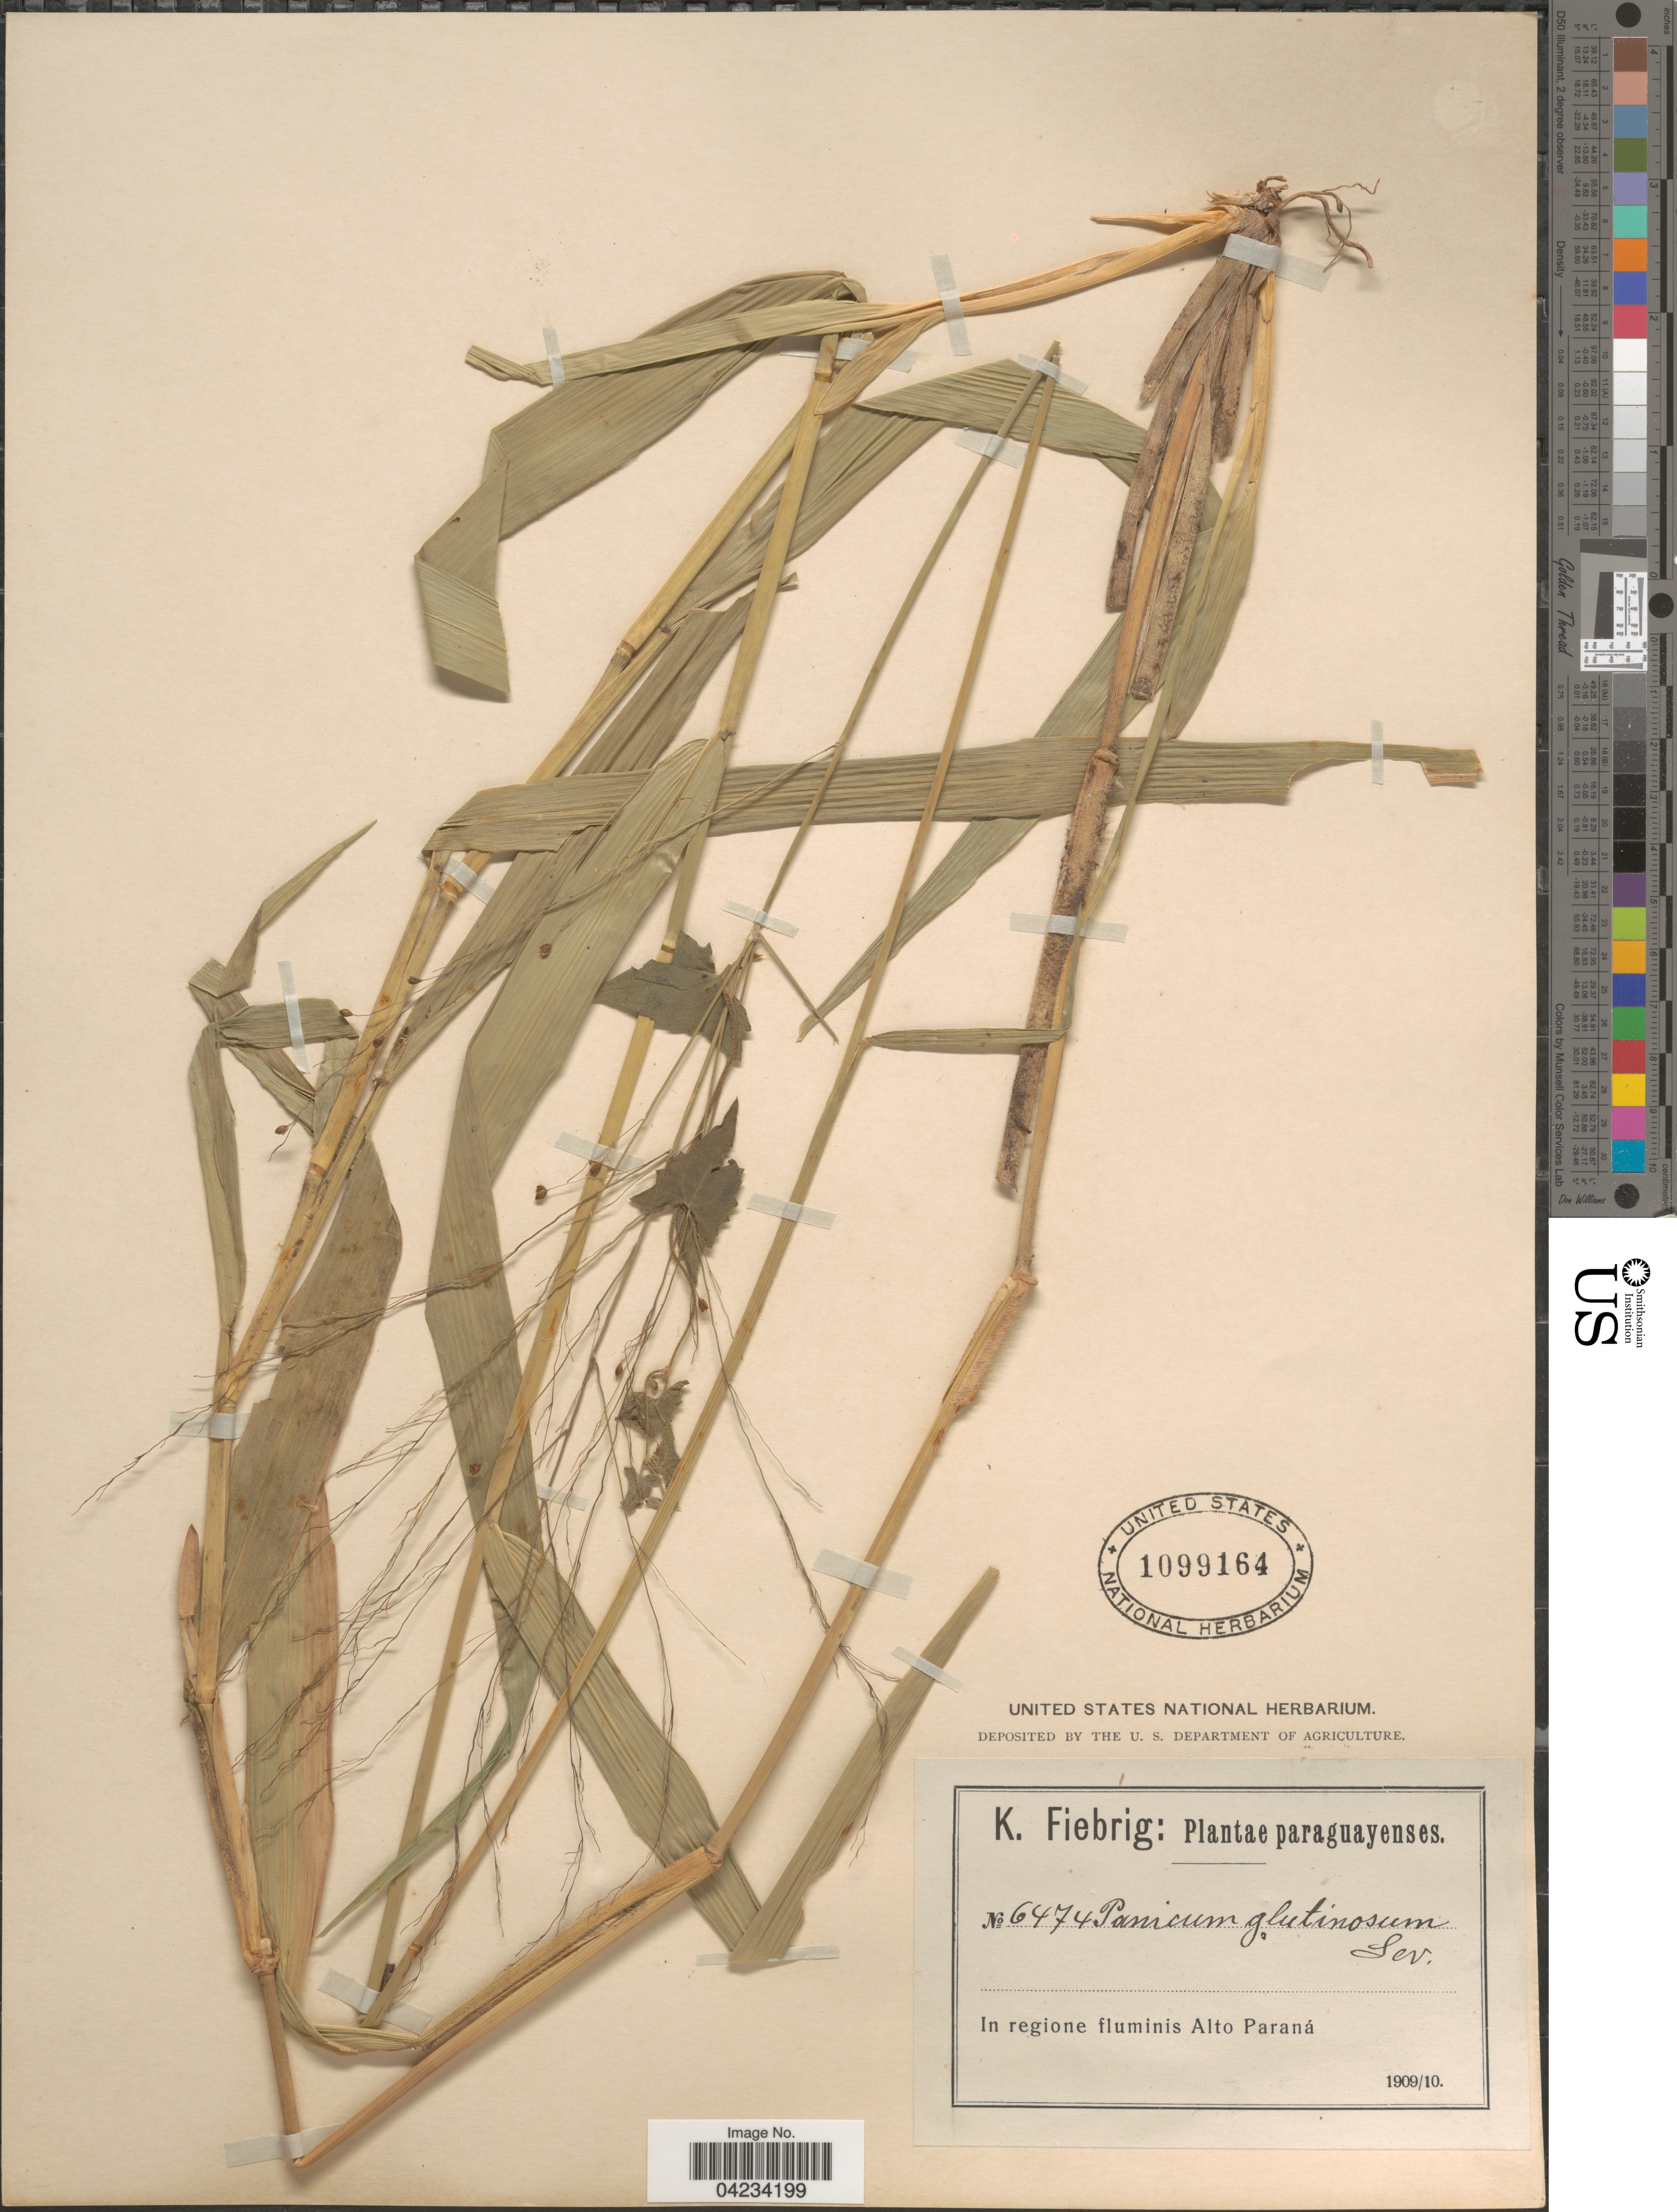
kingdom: Plantae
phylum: Tracheophyta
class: Liliopsida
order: Poales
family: Poaceae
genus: Homolepis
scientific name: Homolepis glutinosa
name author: (Sw.) Zuloaga & Soderstr.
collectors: K. Fiebrig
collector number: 6474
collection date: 1909/1910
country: Paraguay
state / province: Alto Parana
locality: In regione fluminis Alto Paraná.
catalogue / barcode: US 1099164